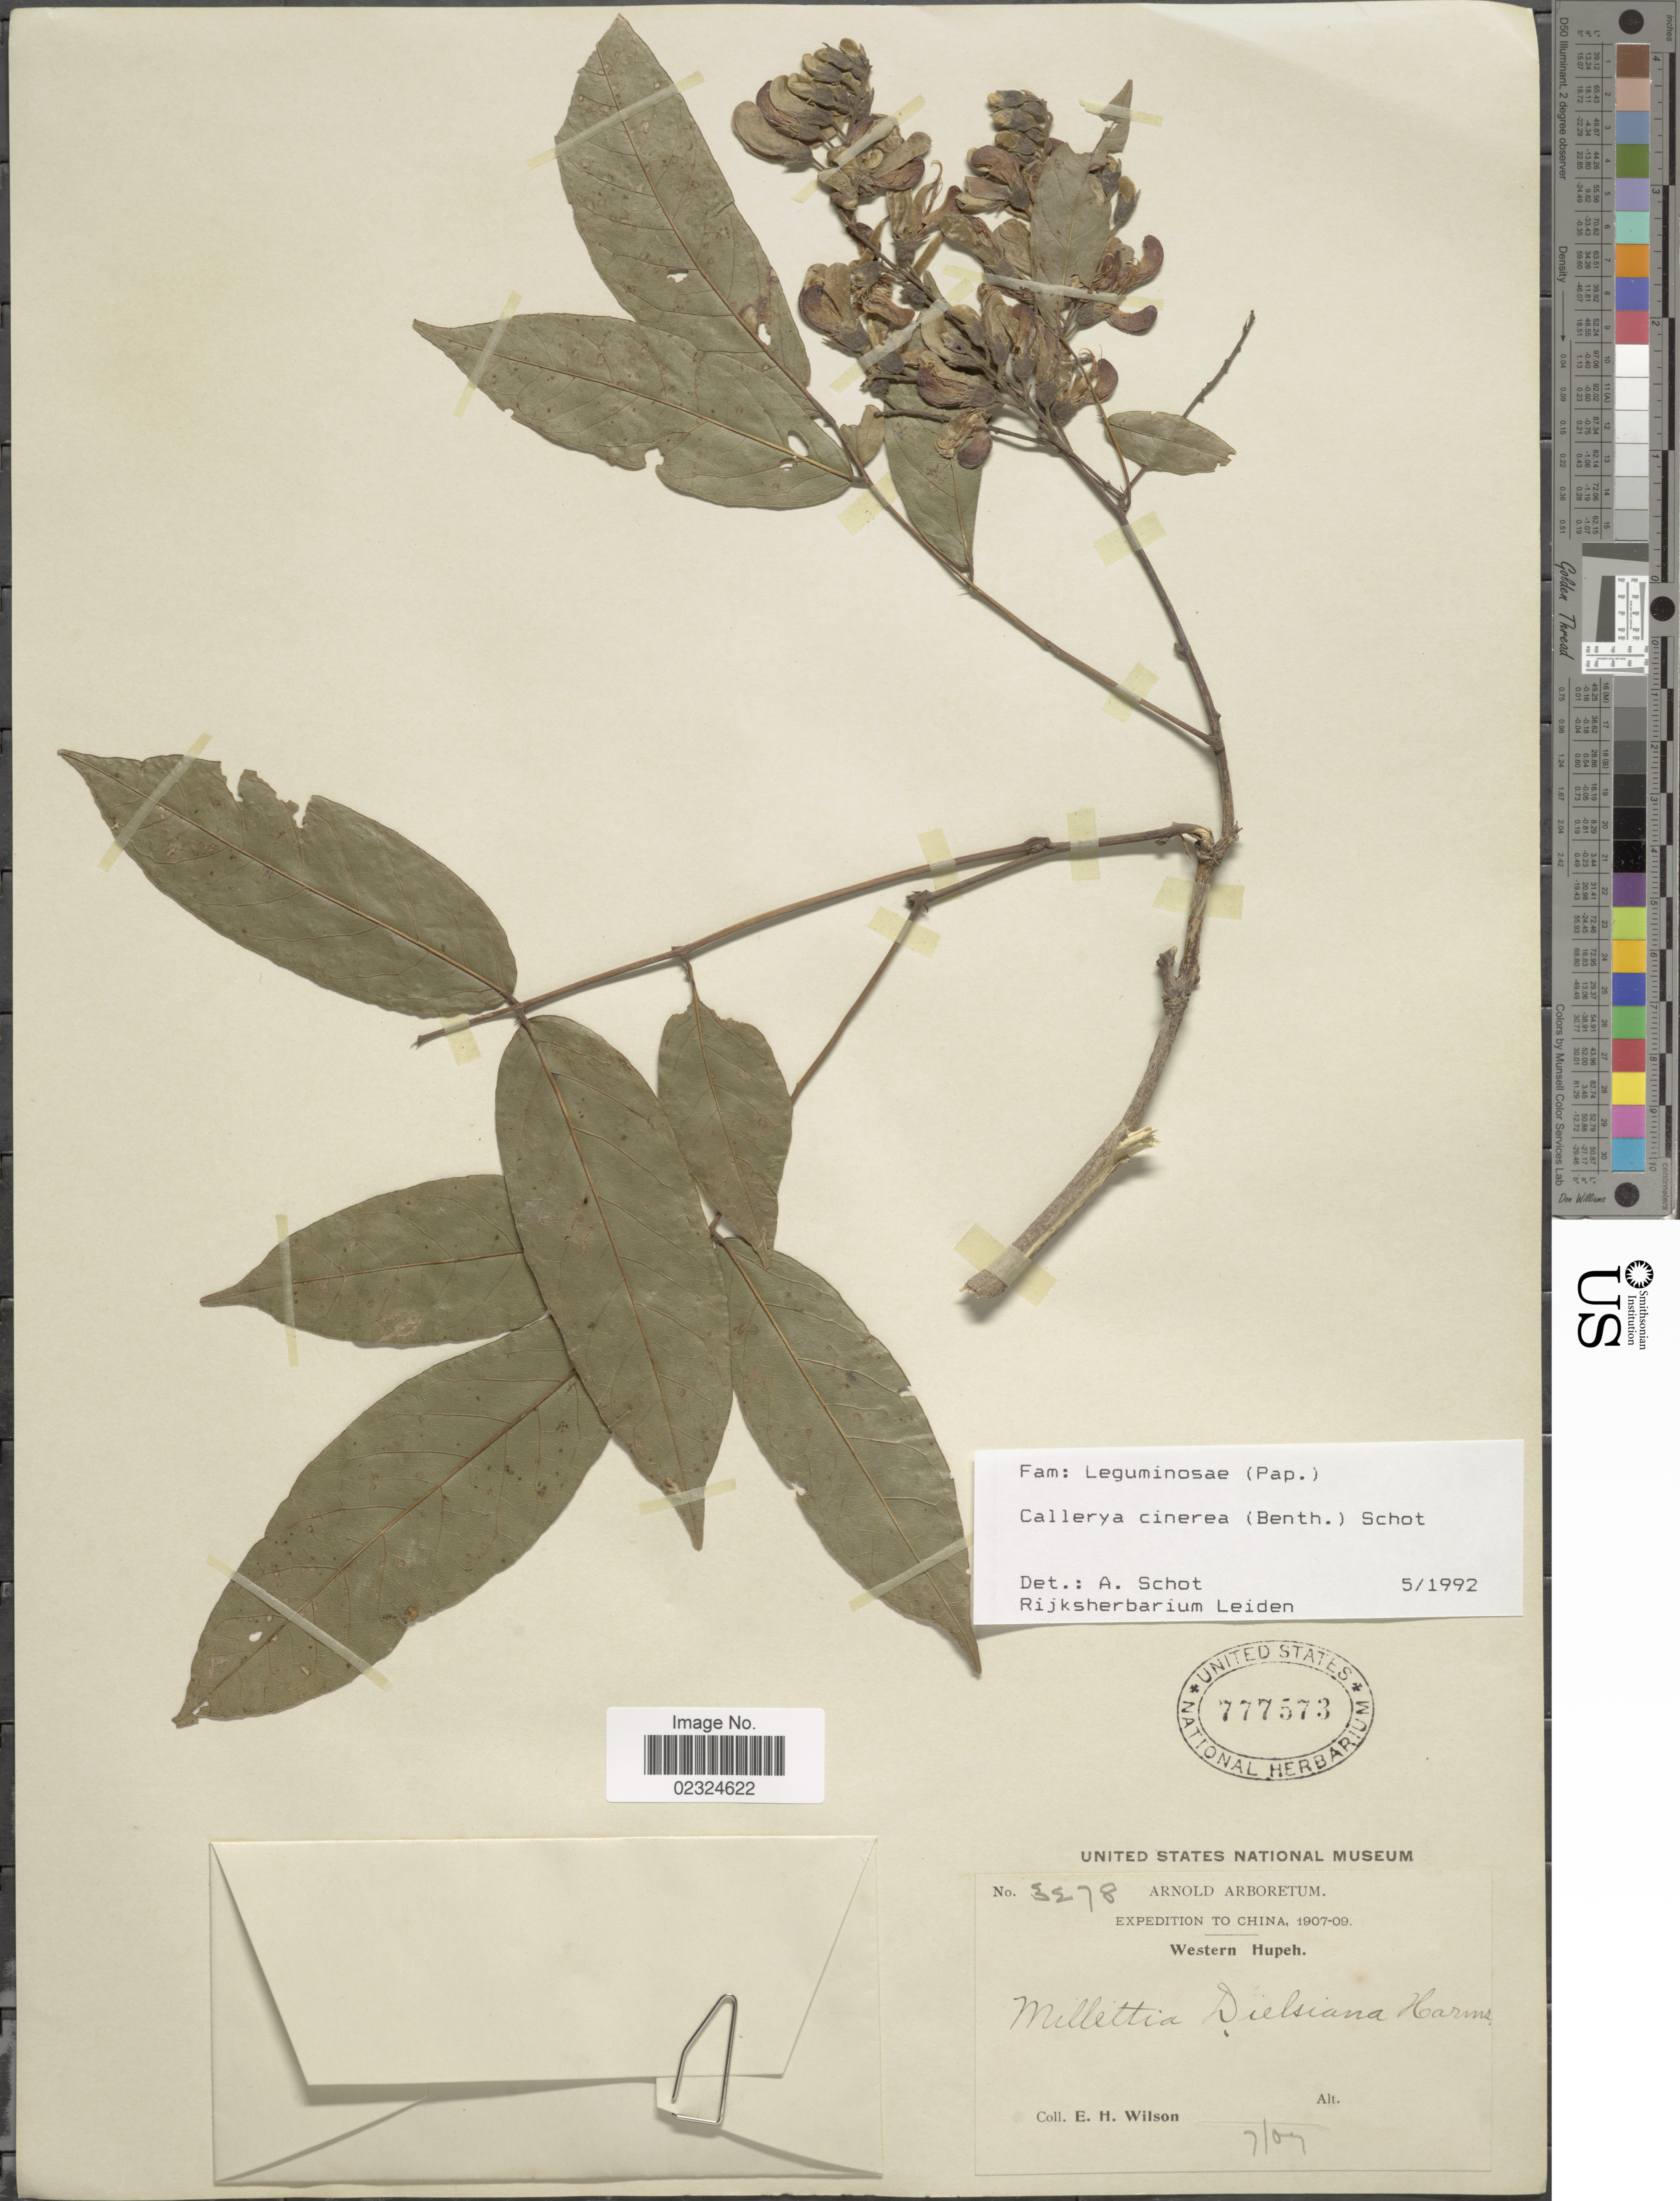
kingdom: Plantae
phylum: Tracheophyta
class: Magnoliopsida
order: Fabales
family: Fabaceae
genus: Callerya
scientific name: Callerya cinerea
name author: (Benth.) Schot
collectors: E. Wilson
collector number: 3278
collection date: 1907-07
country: China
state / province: Hubei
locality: Western Hupeh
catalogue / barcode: US 777573